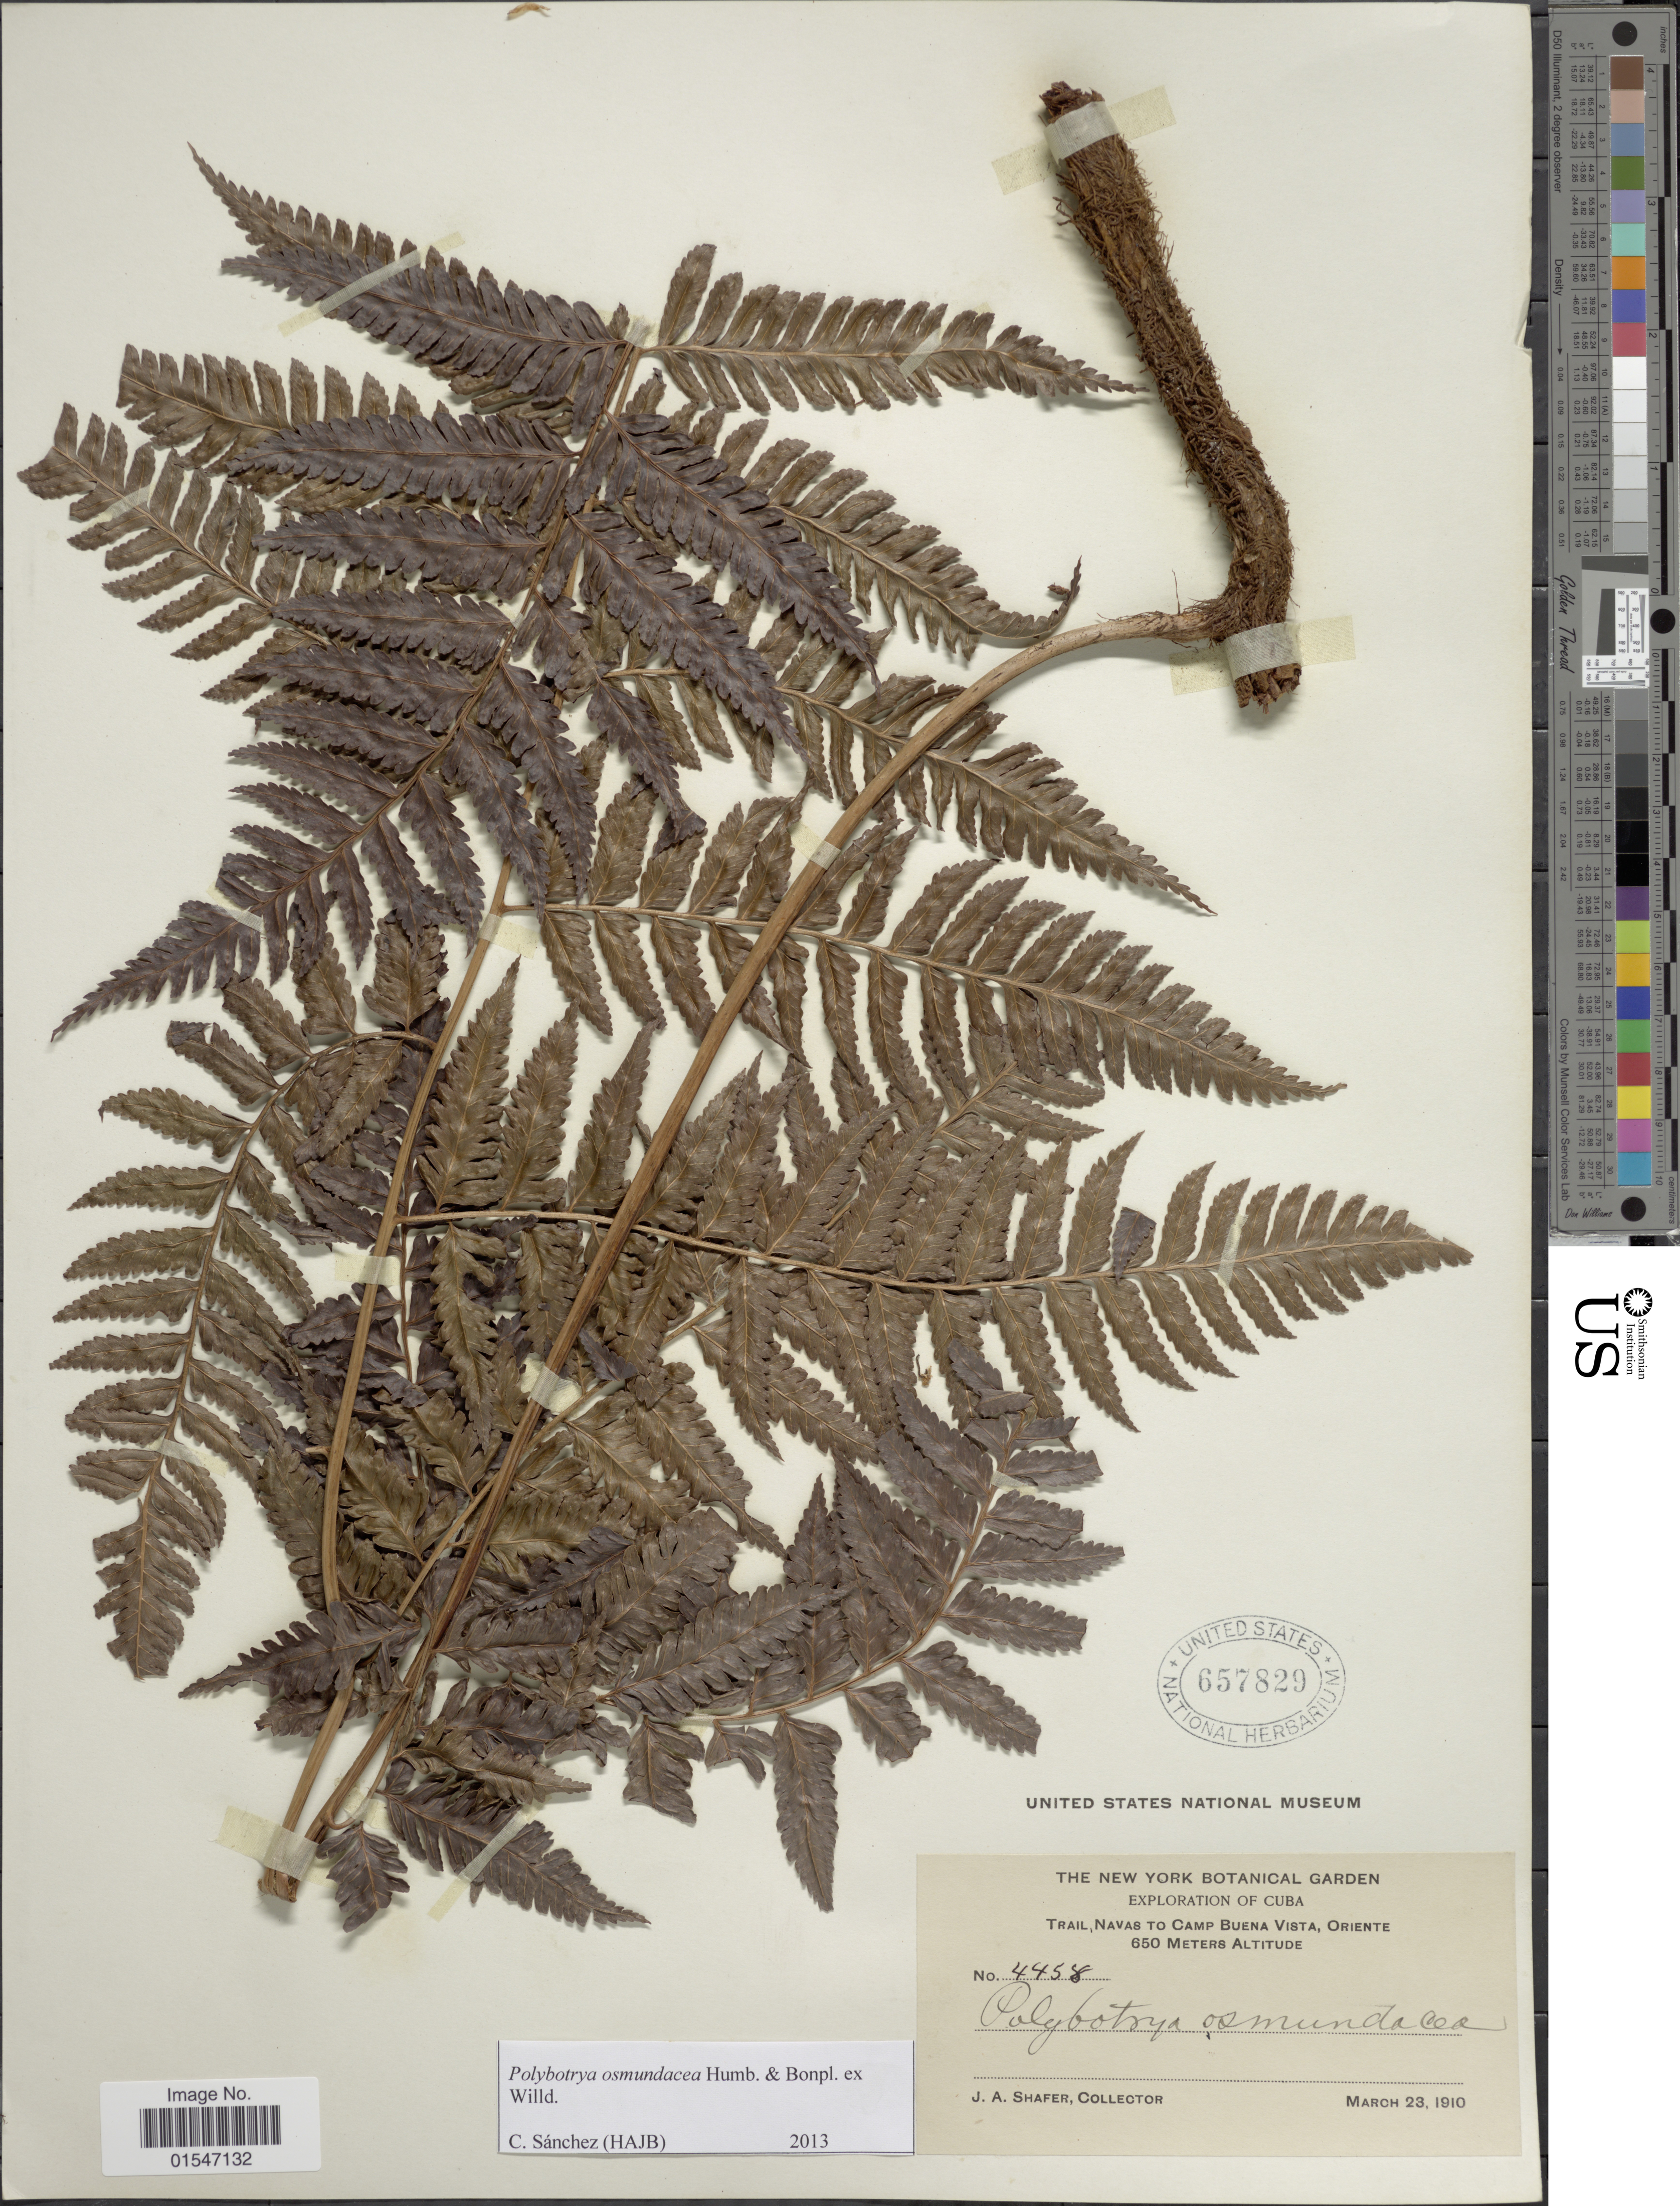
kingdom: Plantae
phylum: Tracheophyta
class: Polypodiopsida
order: Polypodiales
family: Dryopteridaceae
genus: Polybotrya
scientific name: Polybotrya osmundacea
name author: Humb. & Bonpl. ex Willd.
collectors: J. A. Shafer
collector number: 4458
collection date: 1910-03-23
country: Cuba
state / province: Oriente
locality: Cuba, Trail, Navas to Camp Buena Vista, Oriente.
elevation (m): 650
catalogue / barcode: US 657829